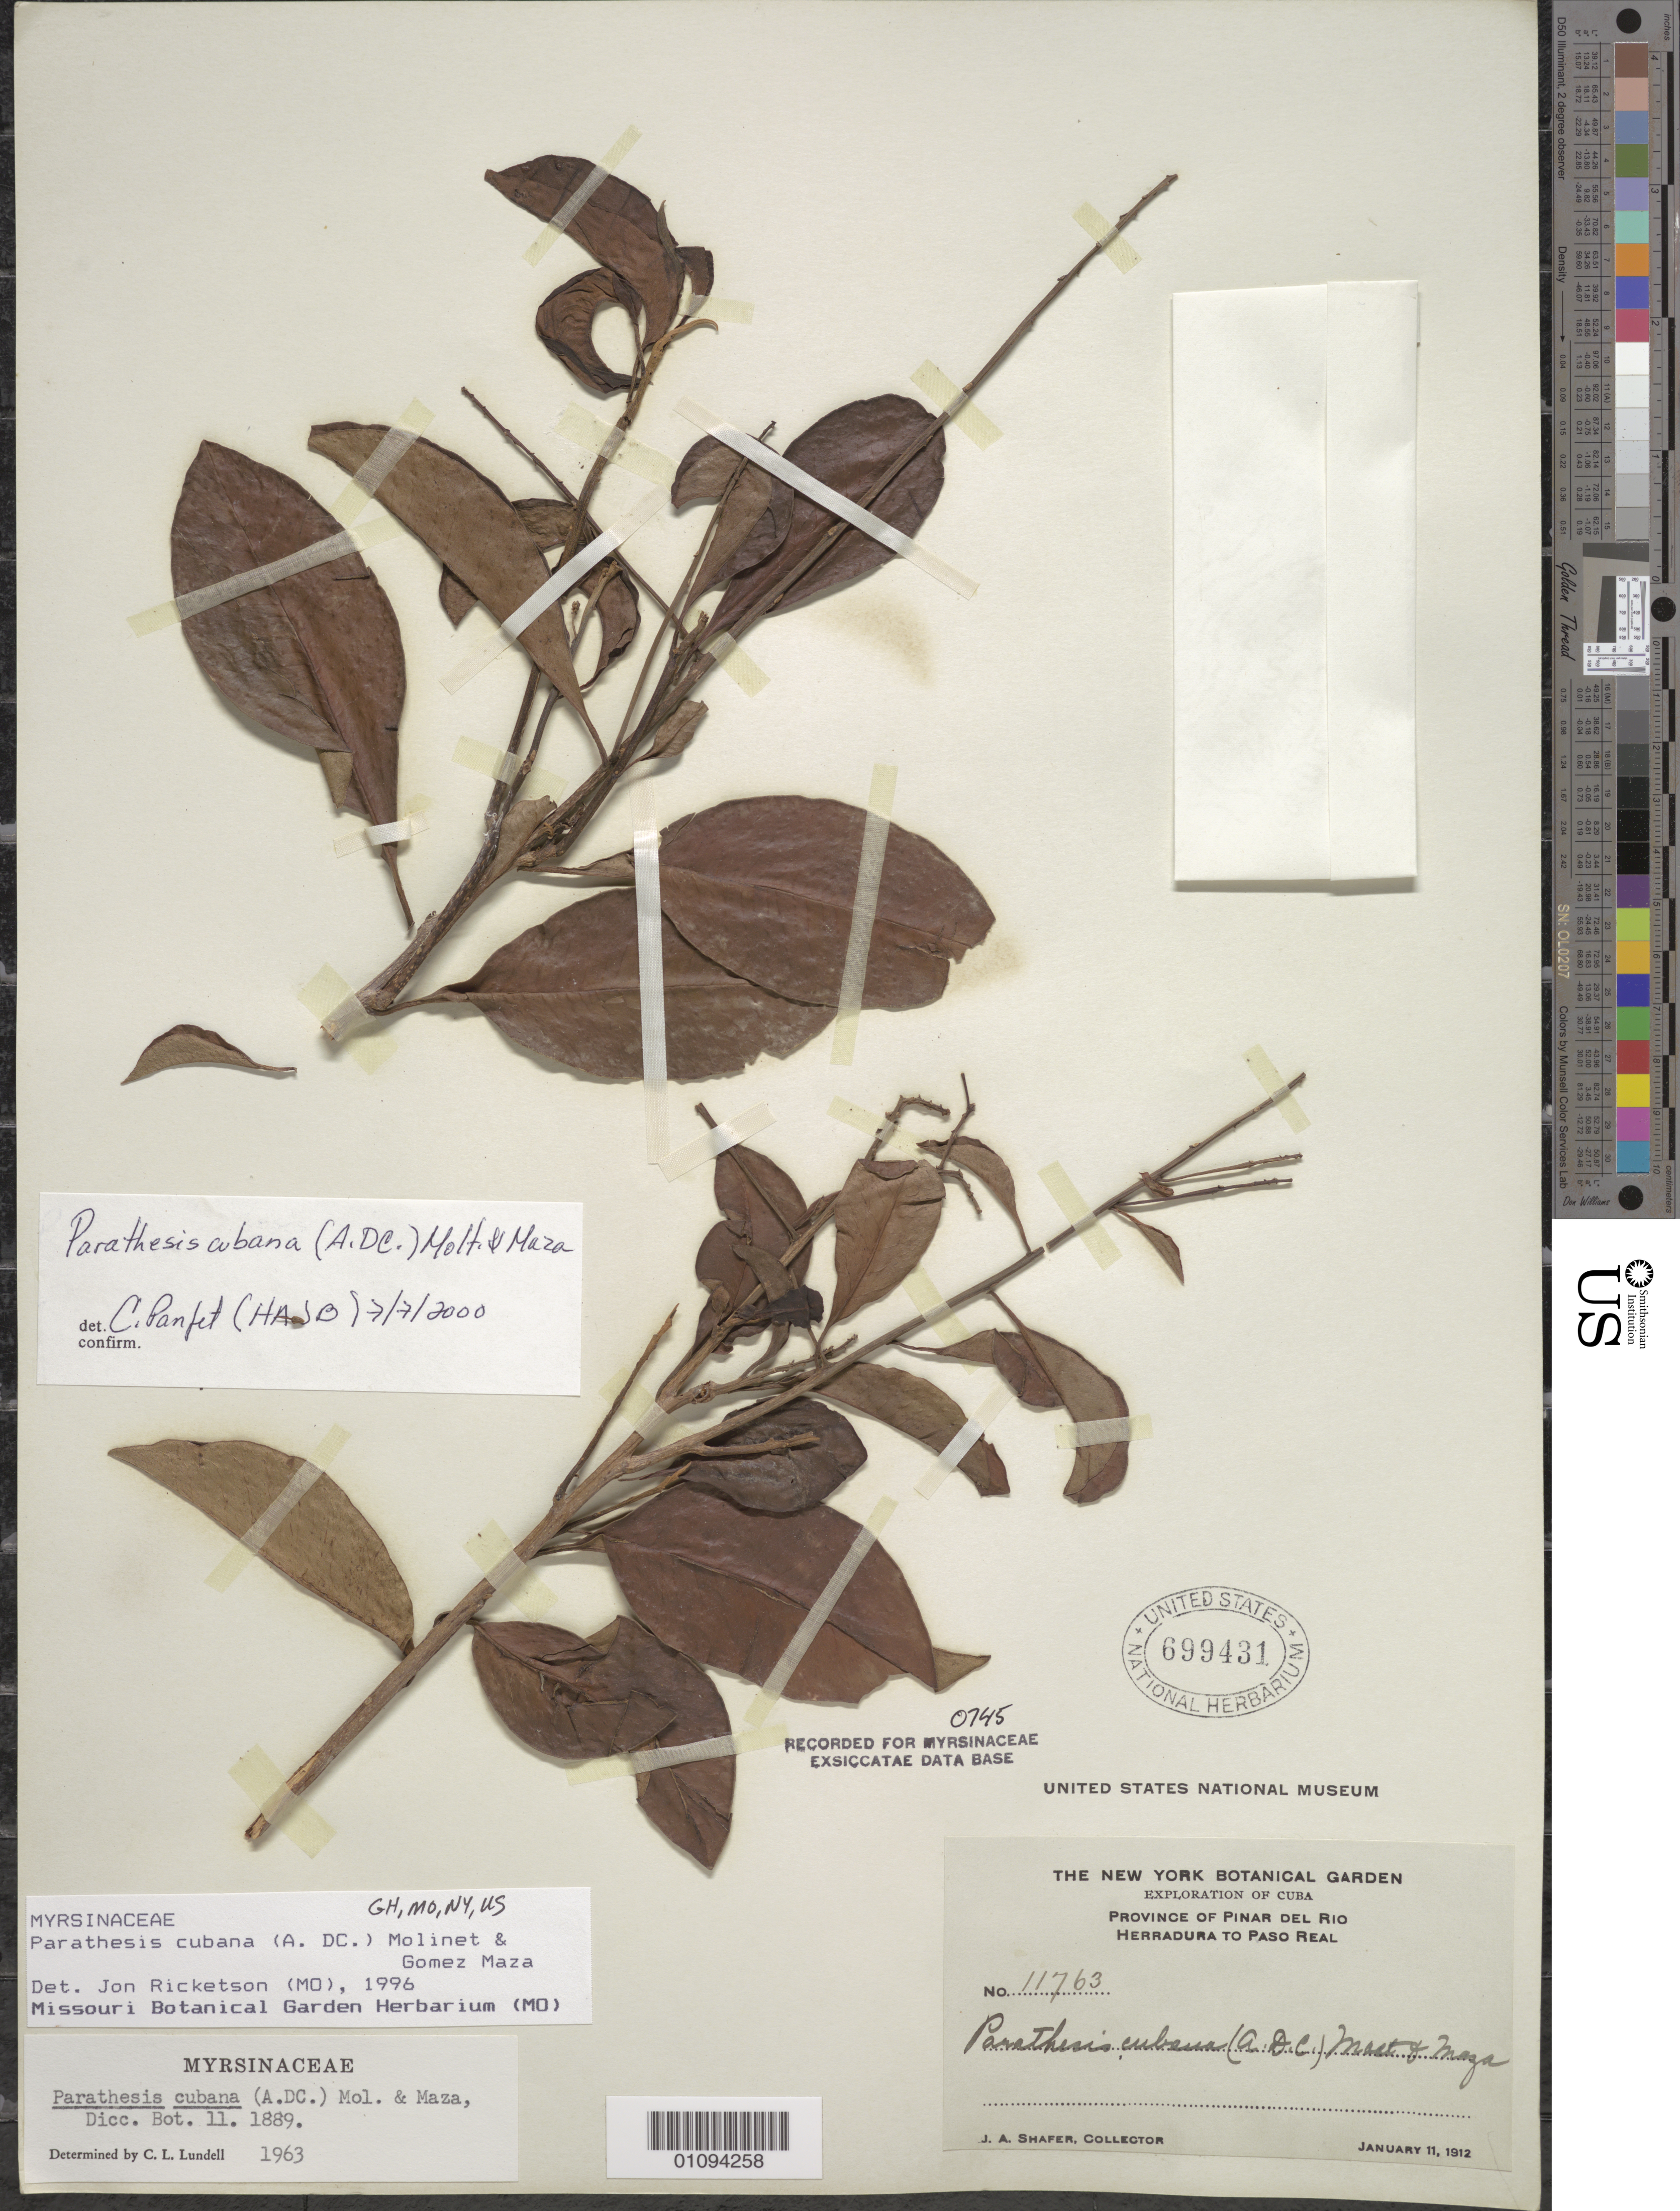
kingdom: Plantae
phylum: Tracheophyta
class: Magnoliopsida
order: Ericales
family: Primulaceae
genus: Parathesis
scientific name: Parathesis cubana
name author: (A. DC.) Molinet & M. Gómez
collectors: J. A. Shafer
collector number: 11763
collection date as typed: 11 Jan 1912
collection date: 1912-01-11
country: Cuba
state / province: Pinar del Rio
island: Cuba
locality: Herradura to Paso Real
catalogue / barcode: US 699431